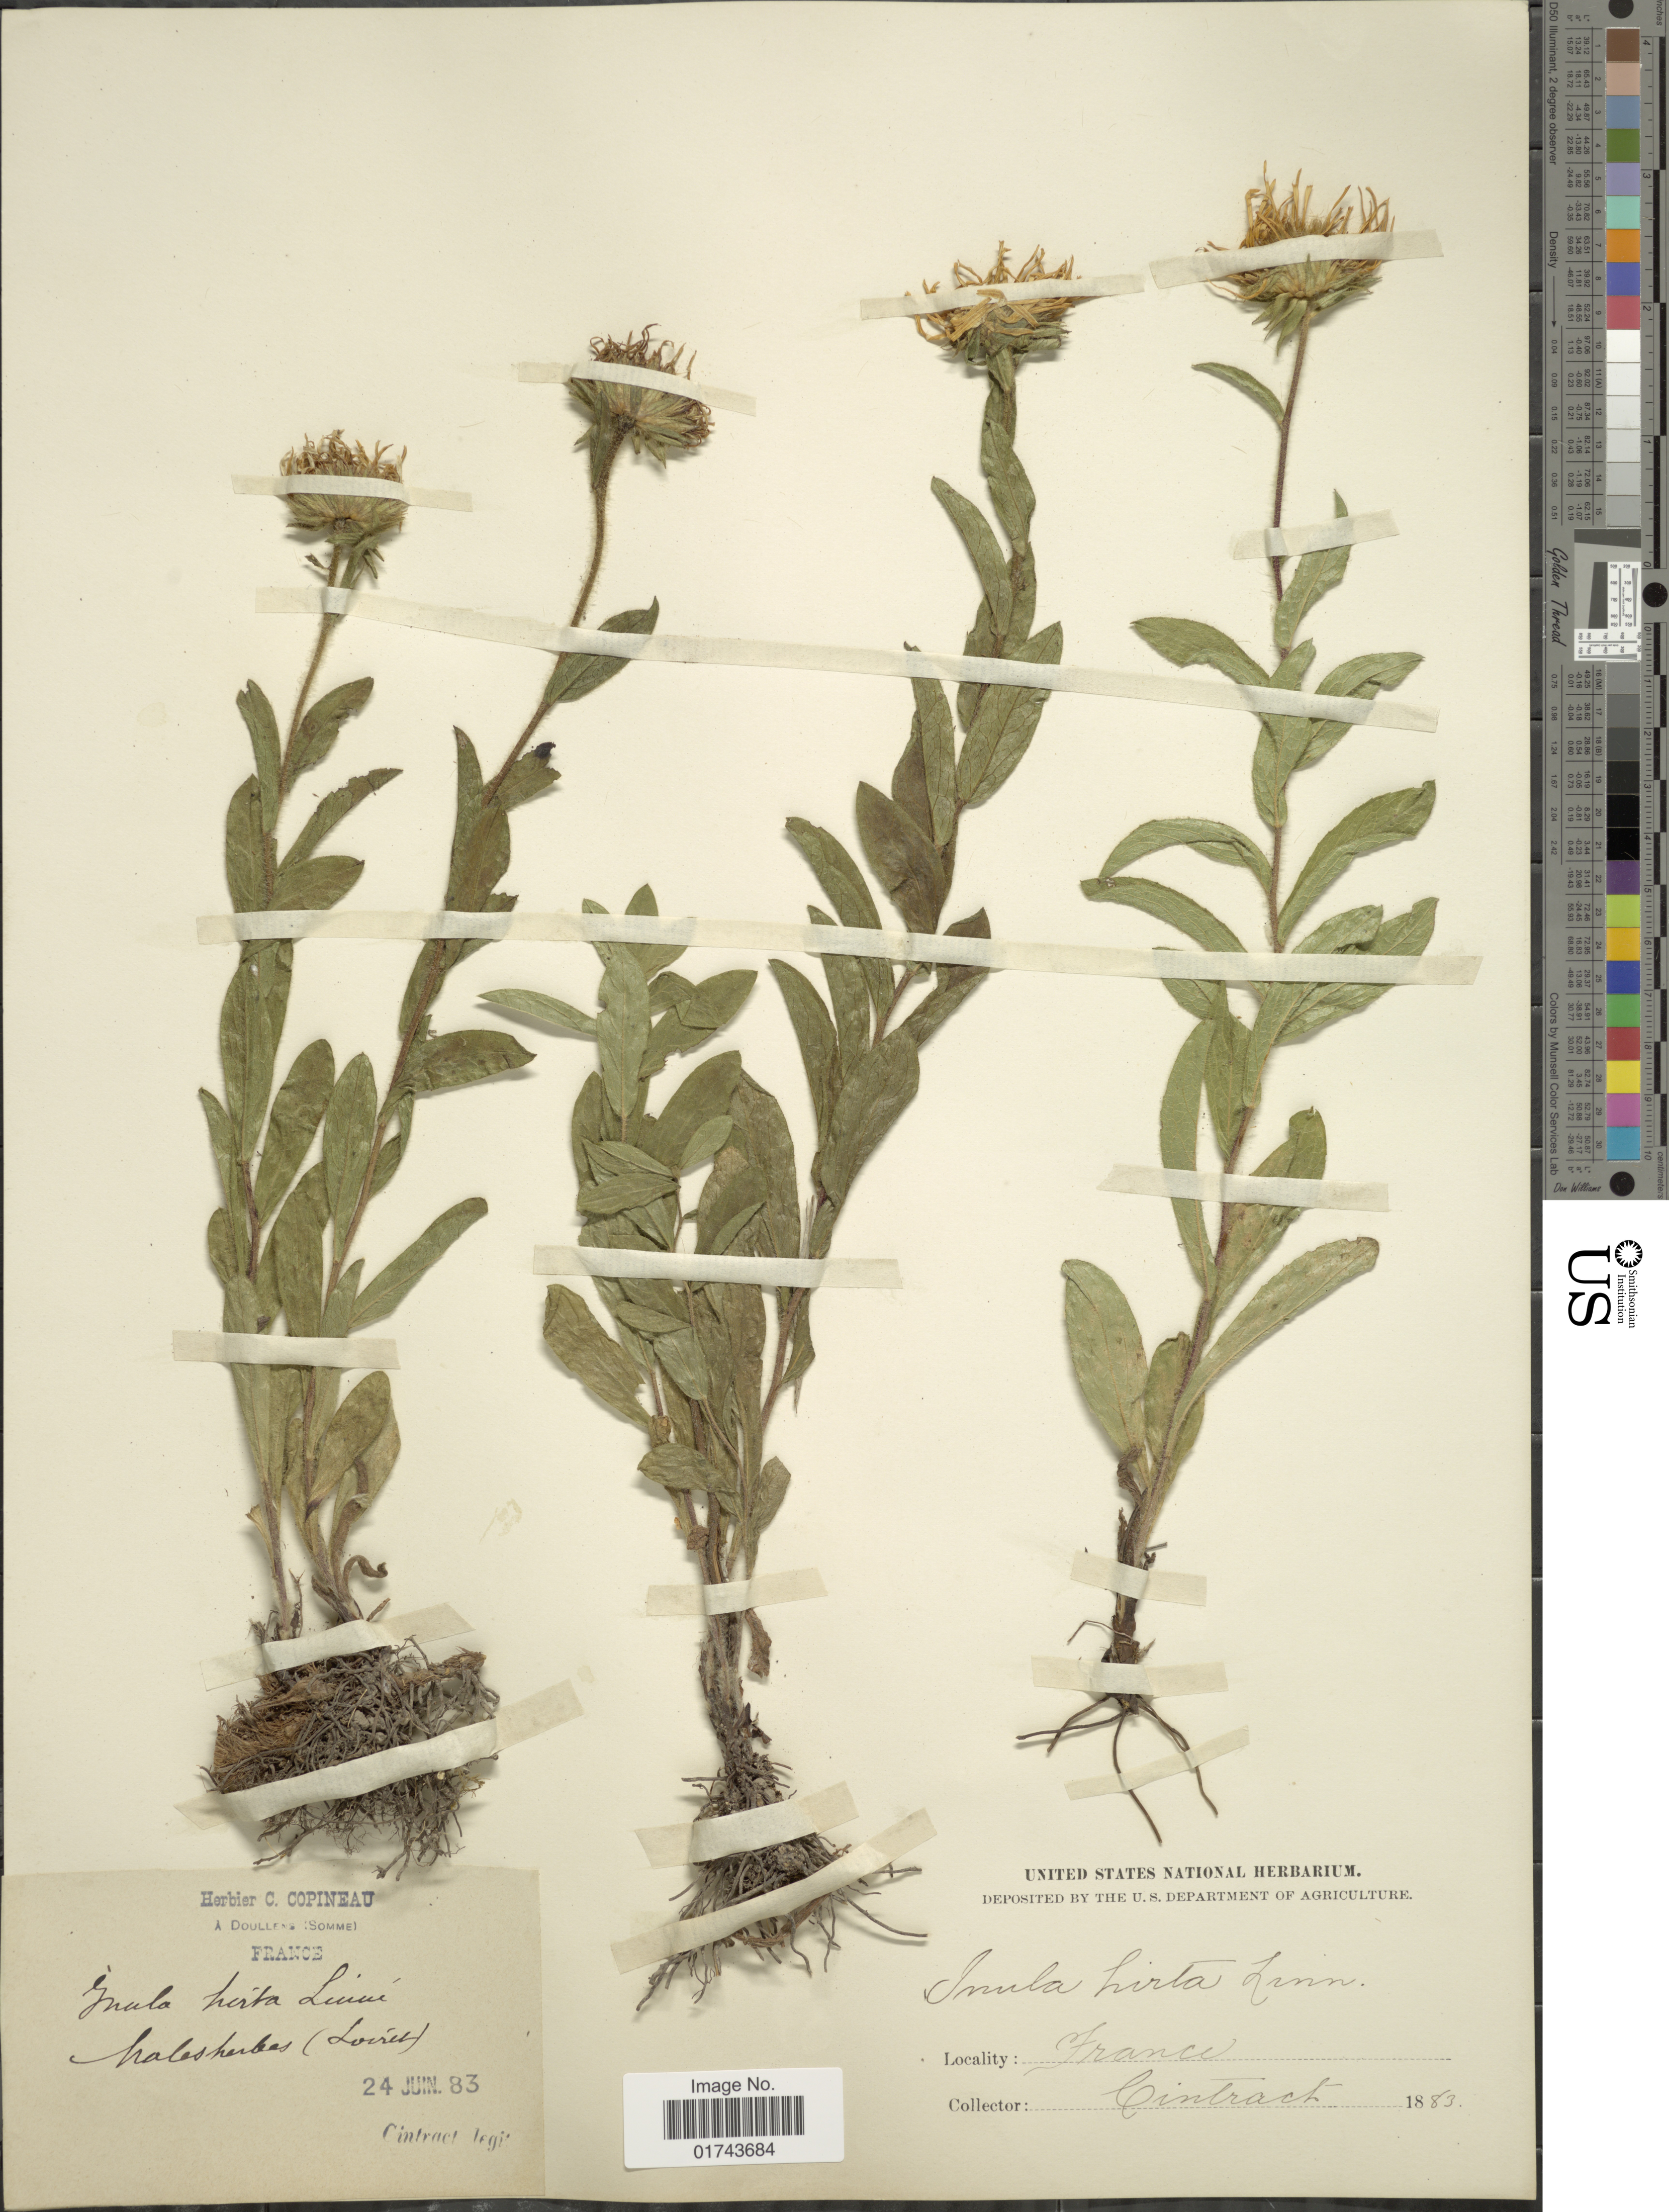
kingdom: Plantae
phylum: Tracheophyta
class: Magnoliopsida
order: Asterales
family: Asteraceae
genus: Inula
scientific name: Inula hirta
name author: L.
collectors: Cintract, --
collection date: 1883-06-24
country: France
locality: Hales herbas (Loires)